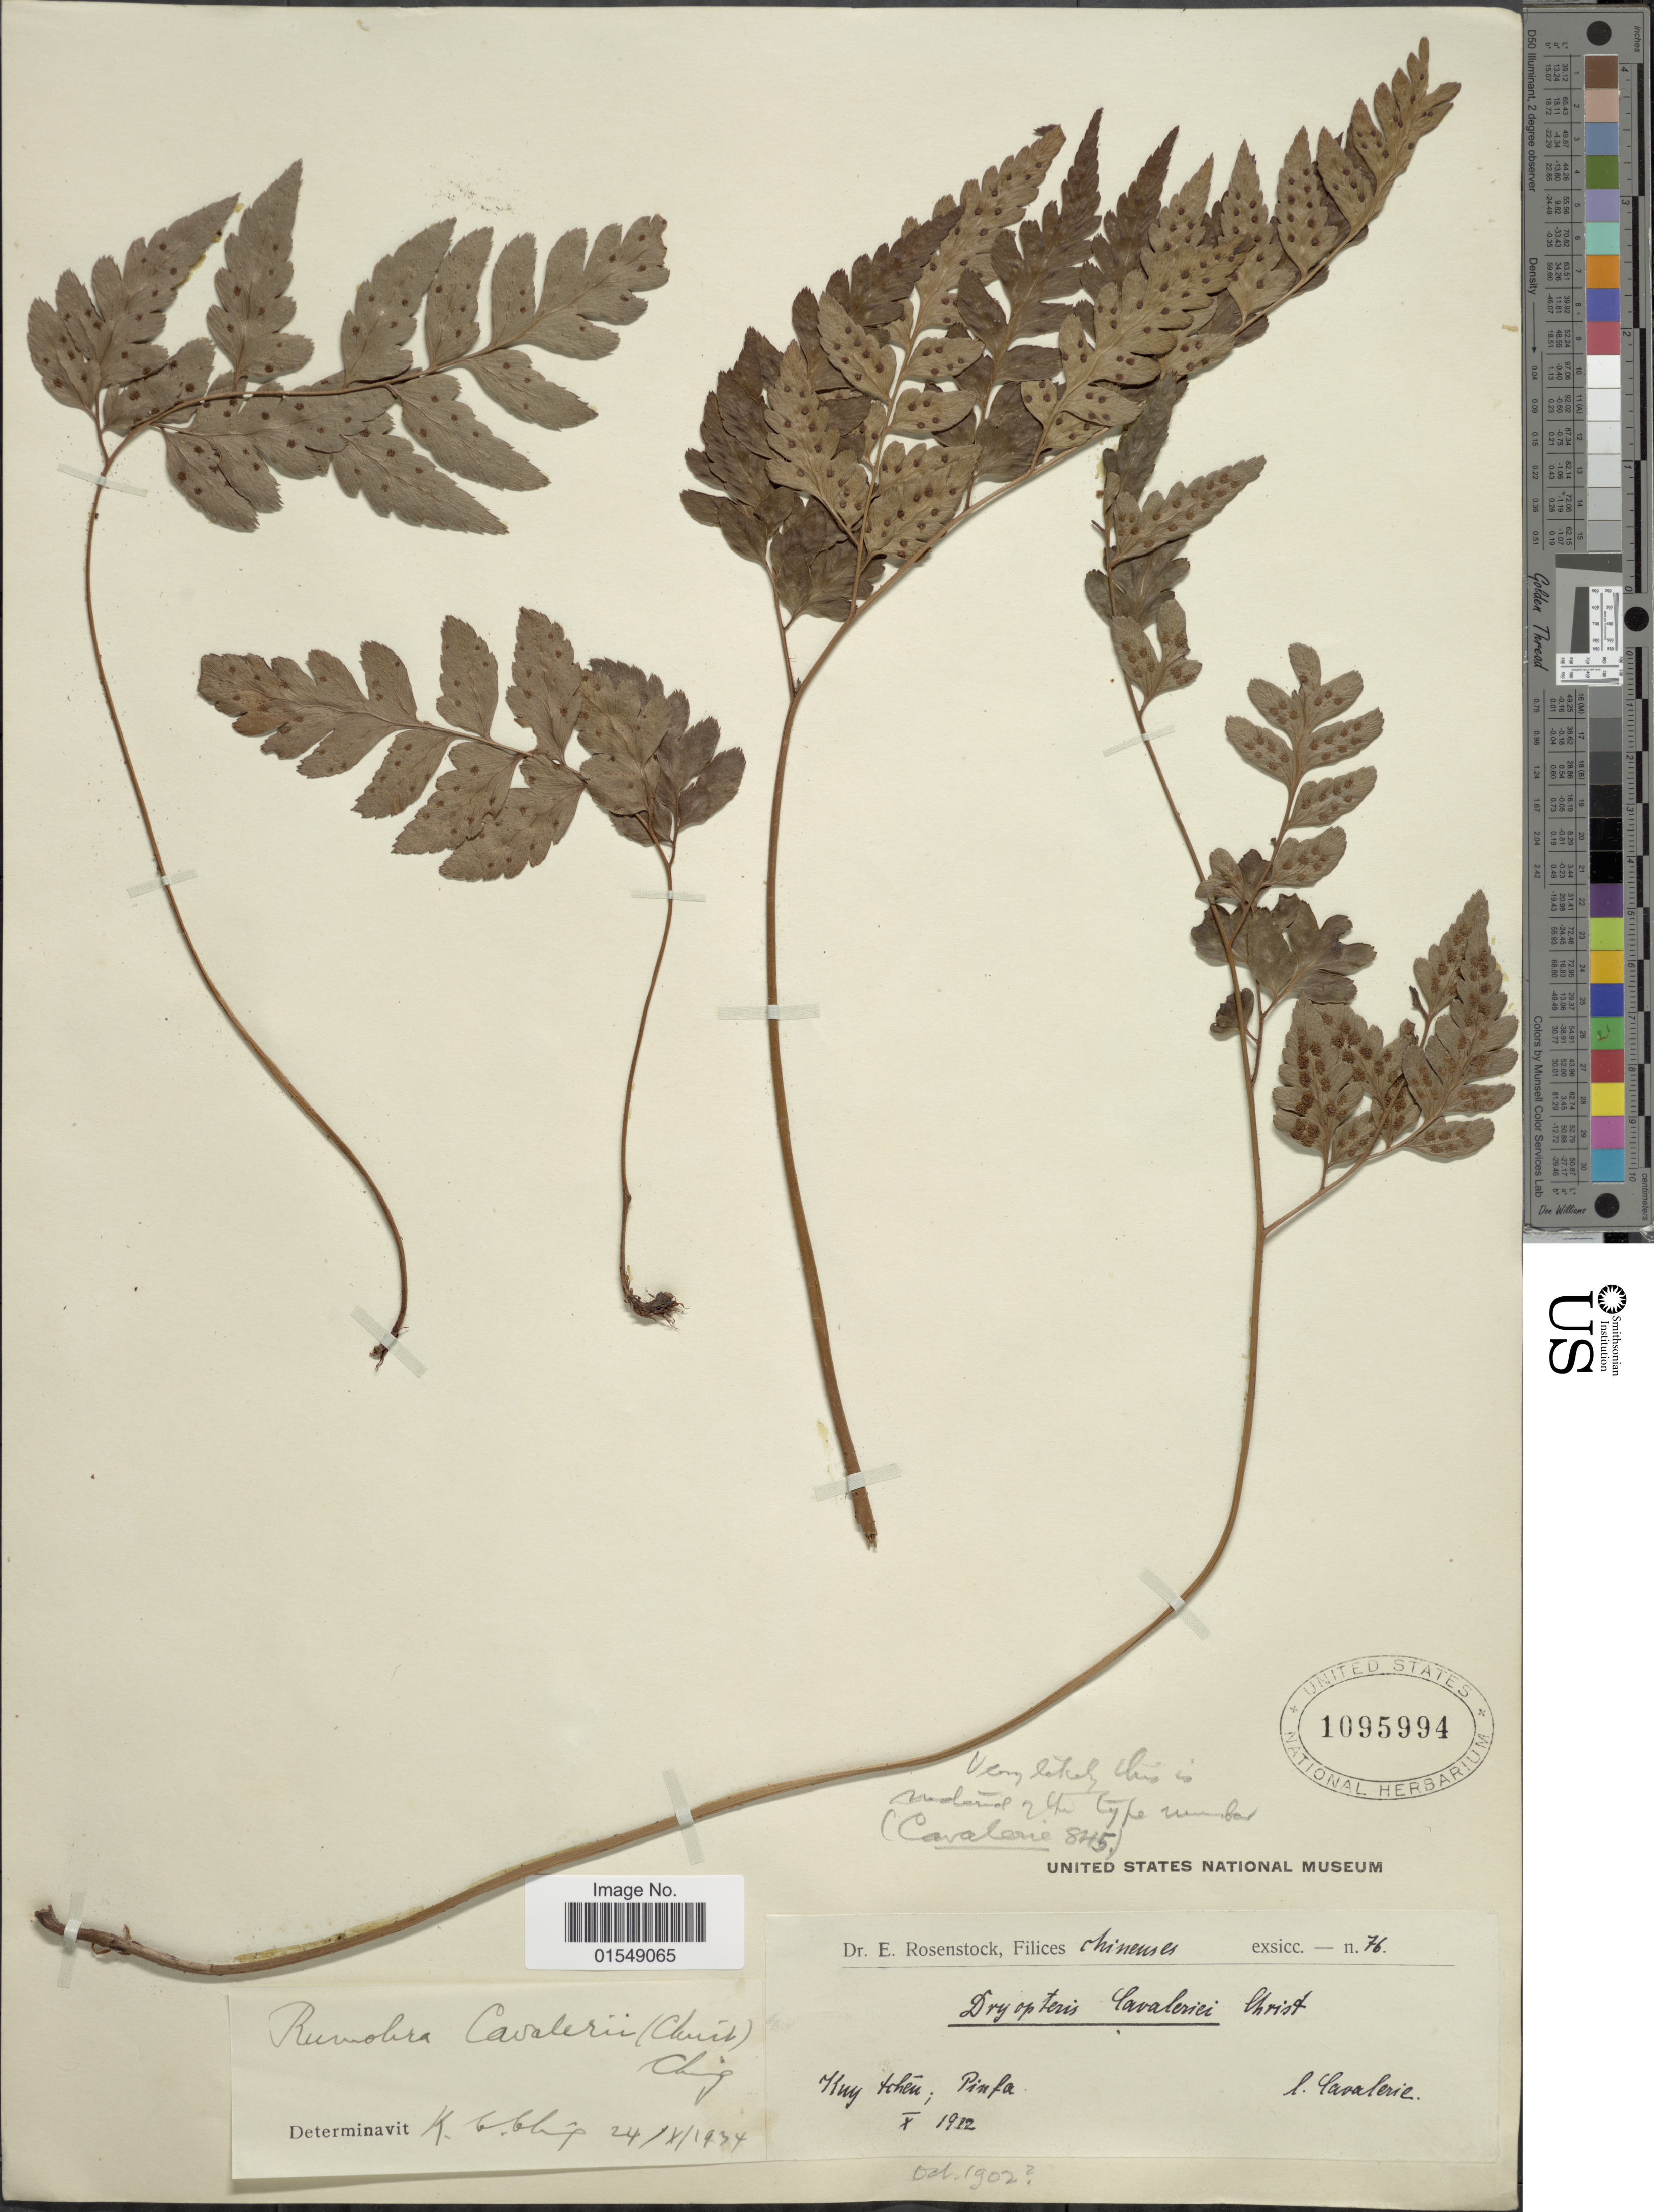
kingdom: Plantae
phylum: Tracheophyta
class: Polypodiopsida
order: Polypodiales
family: Dryopteridaceae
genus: Arachniodes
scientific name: Arachniodes cavaleriei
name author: (Christ) Ohwi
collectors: -. Cavalerie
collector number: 76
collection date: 1912-10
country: China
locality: Chinenses, Kung Hehéu; Pinfa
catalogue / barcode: US 1095994